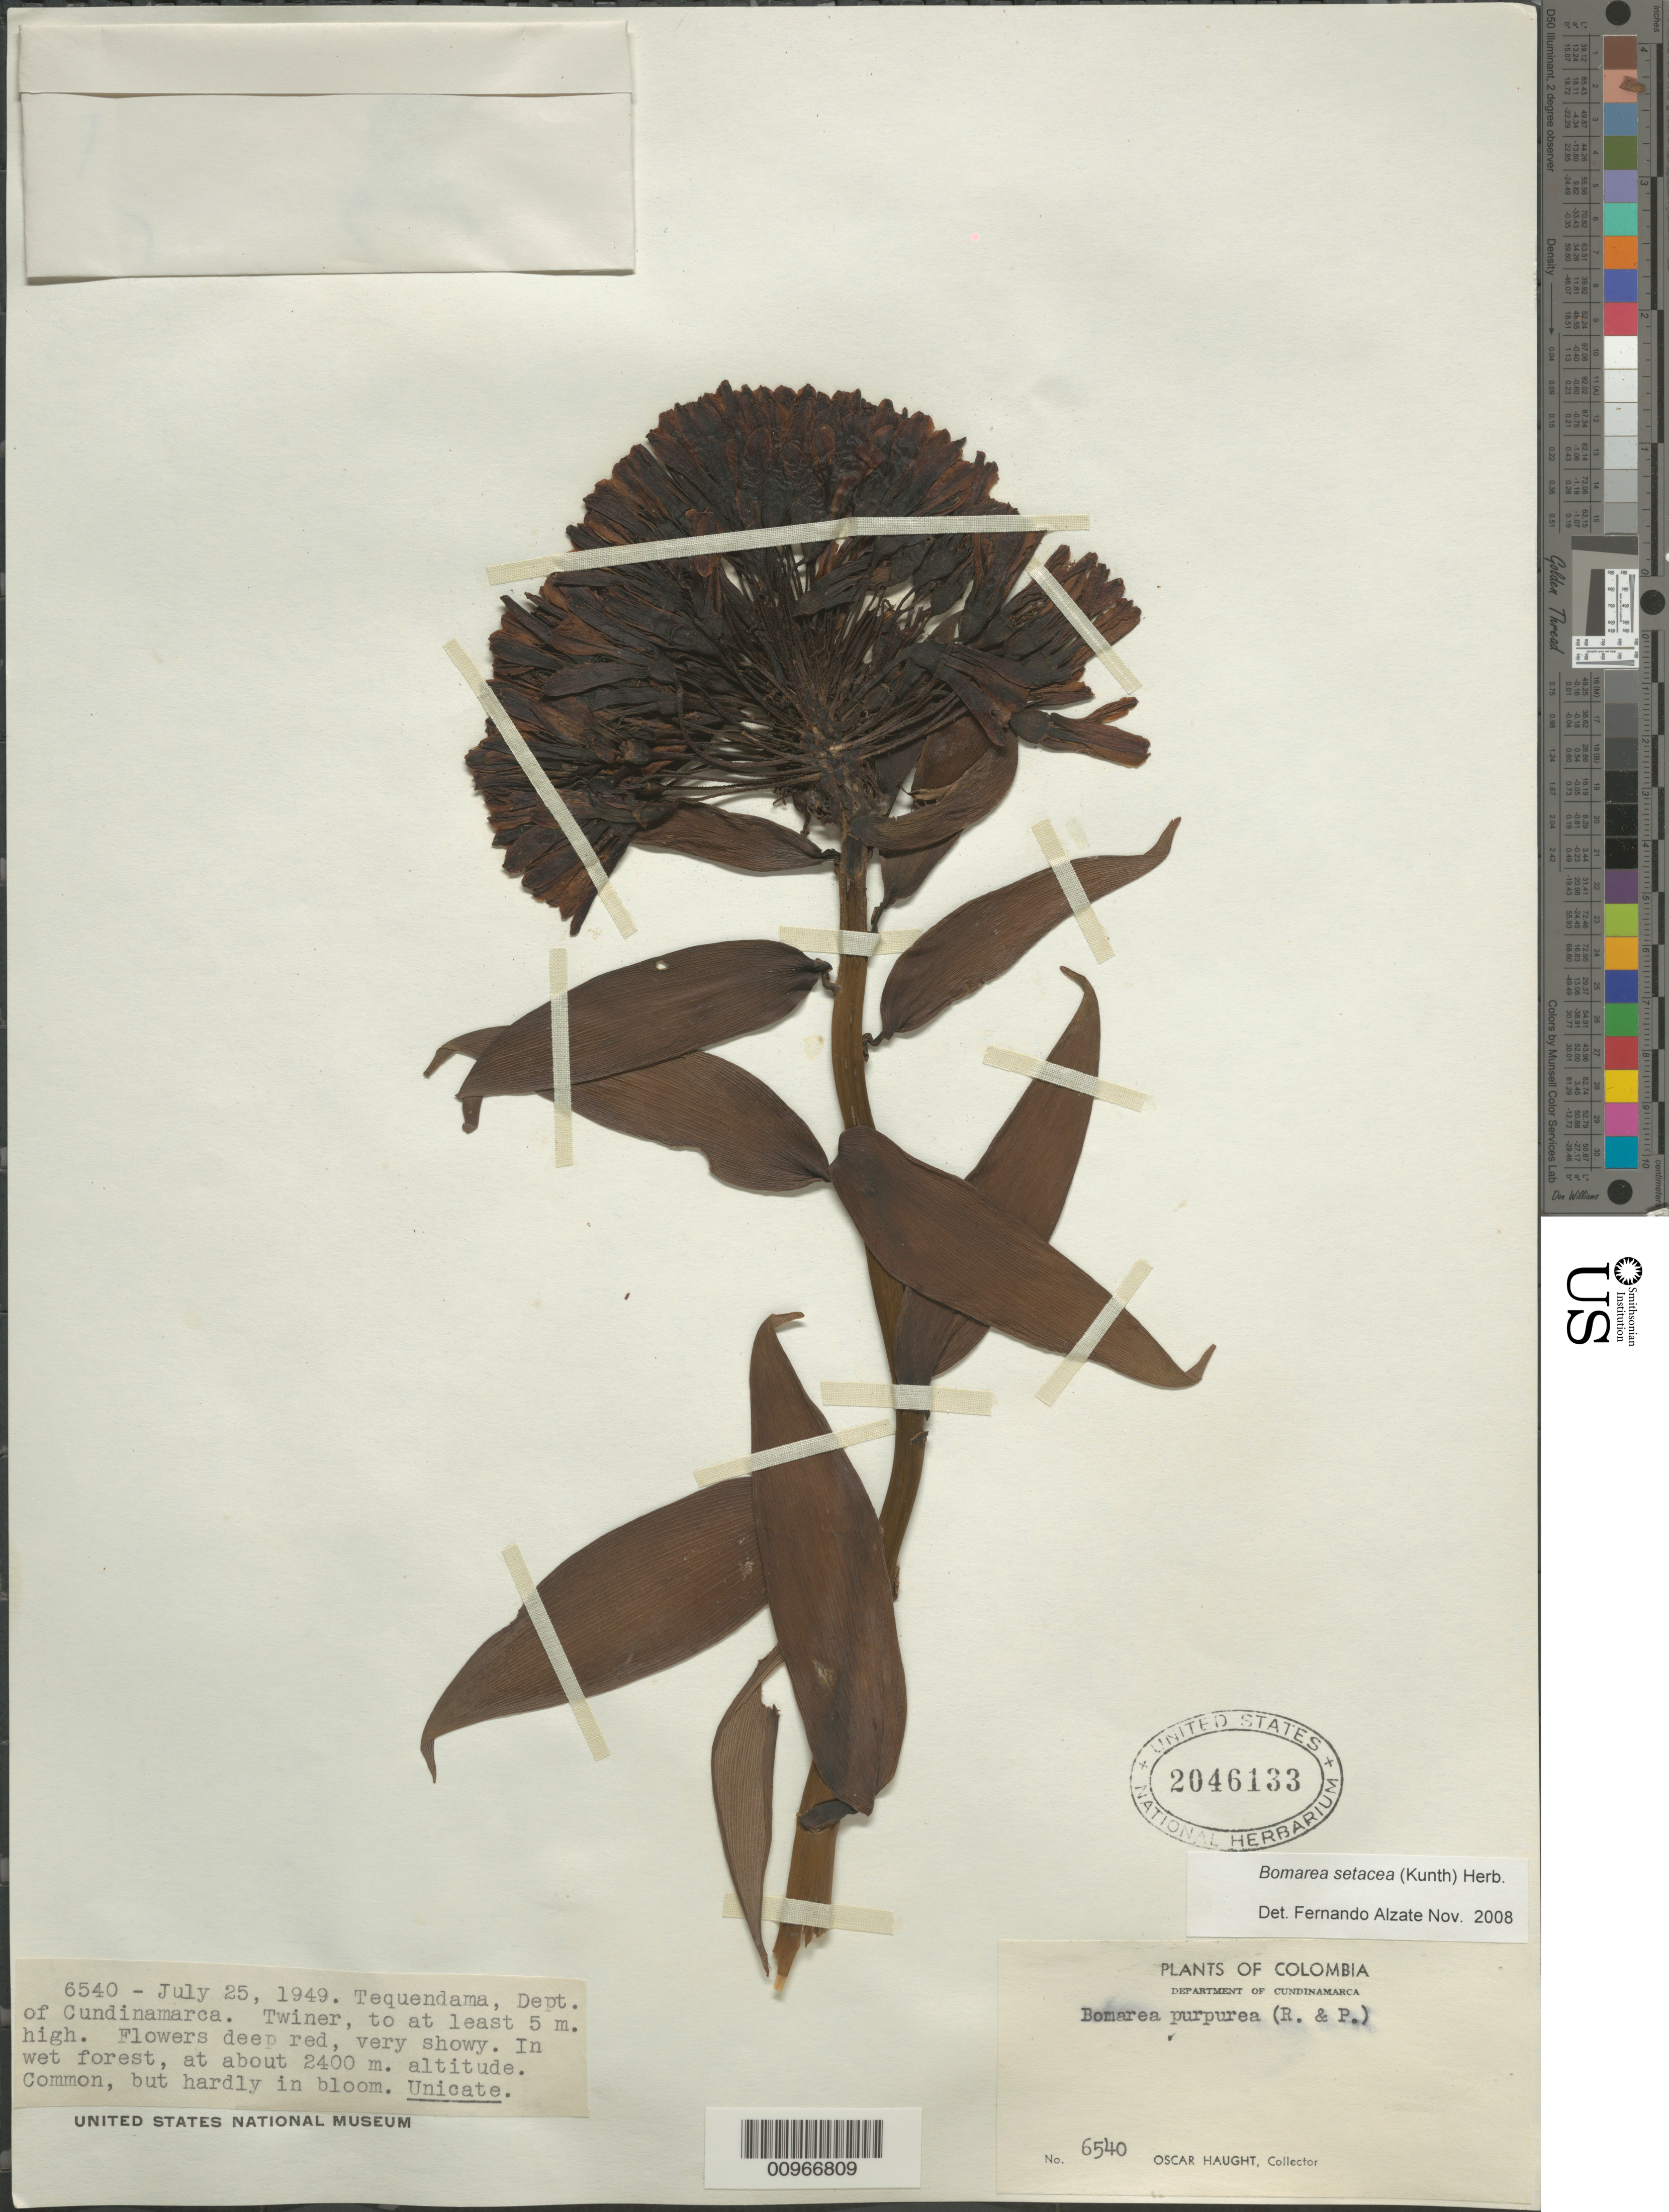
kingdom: Plantae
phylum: Tracheophyta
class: Liliopsida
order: Liliales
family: Alstroemeriaceae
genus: Bomarea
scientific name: Bomarea setacea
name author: (Ruiz & Pav.) Herb.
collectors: O. L. Haught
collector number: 6540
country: Colombia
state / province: Cundinamarca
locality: Tequendama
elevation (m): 2400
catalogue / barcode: US 2046133